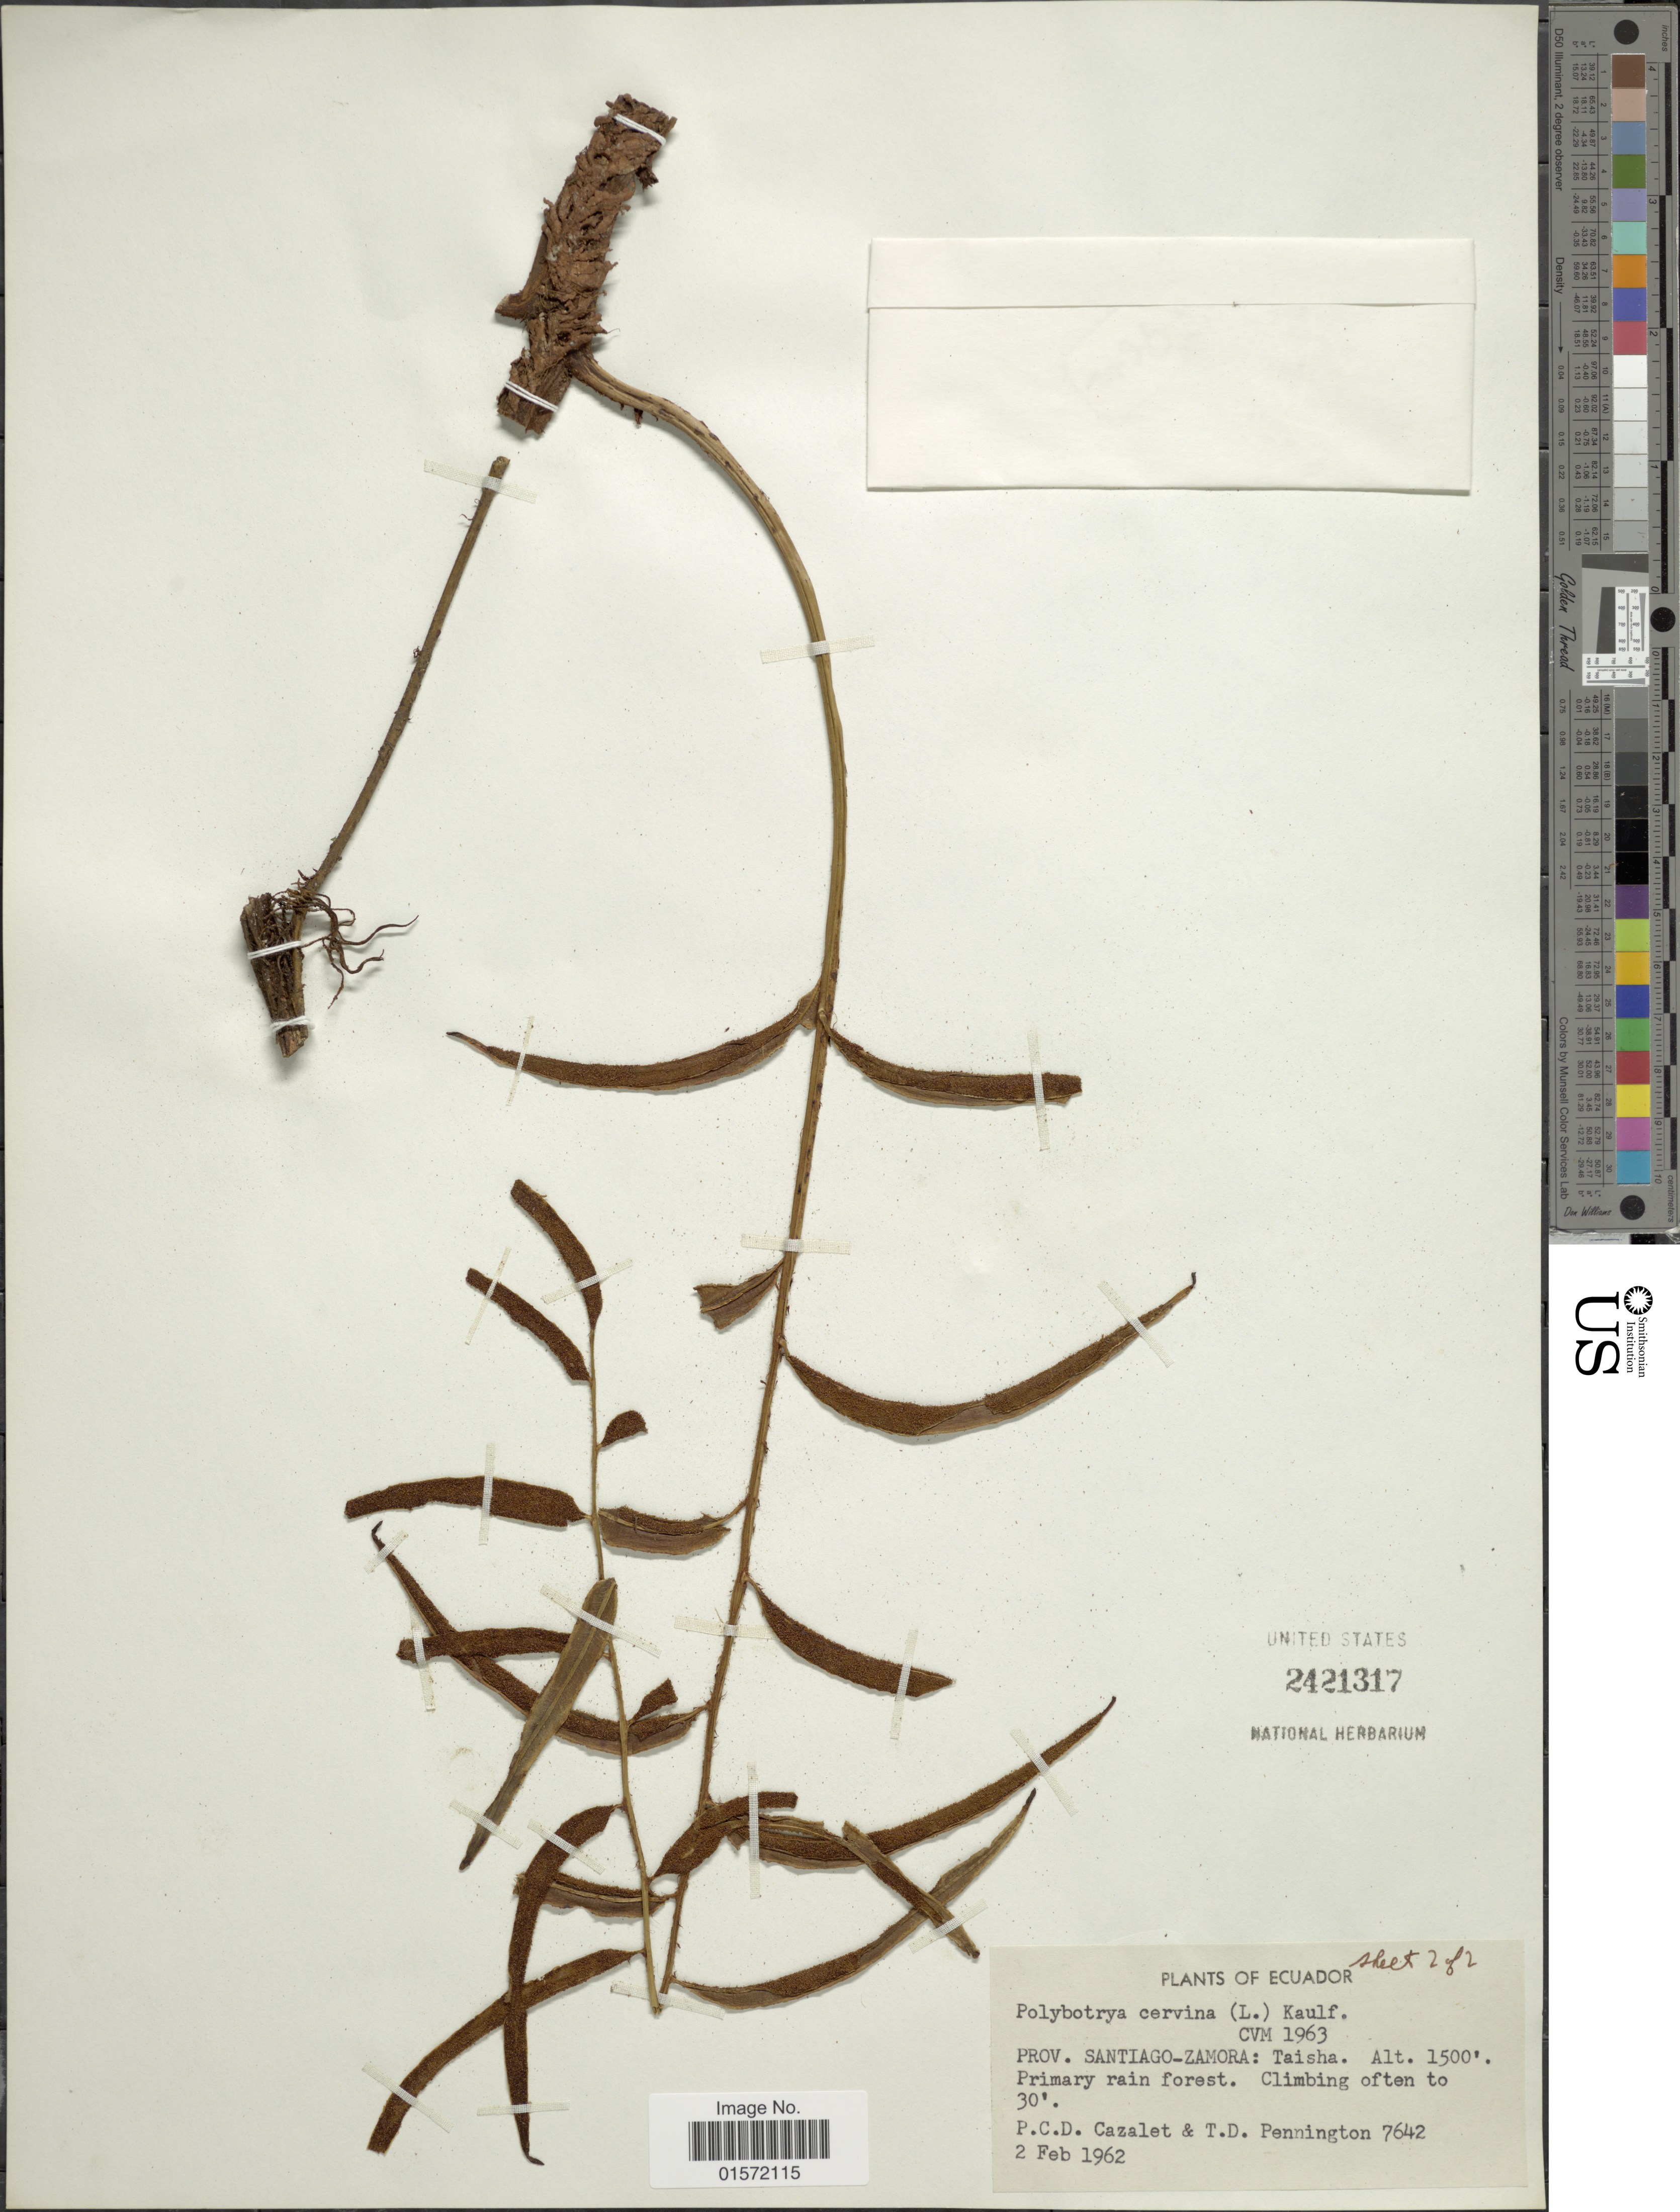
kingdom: Plantae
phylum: Tracheophyta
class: Polypodiopsida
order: Polypodiales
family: Lomariopsidaceae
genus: Lomariopsis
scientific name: Lomariopsis japurensis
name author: (Mart.) J. Sm.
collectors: P. C. D. Cazalet & T. D. Pennington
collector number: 7642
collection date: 1962-02-02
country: Ecuador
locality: Prov. Santiago-Zamora: Taisha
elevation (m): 457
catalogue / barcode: US 2421317